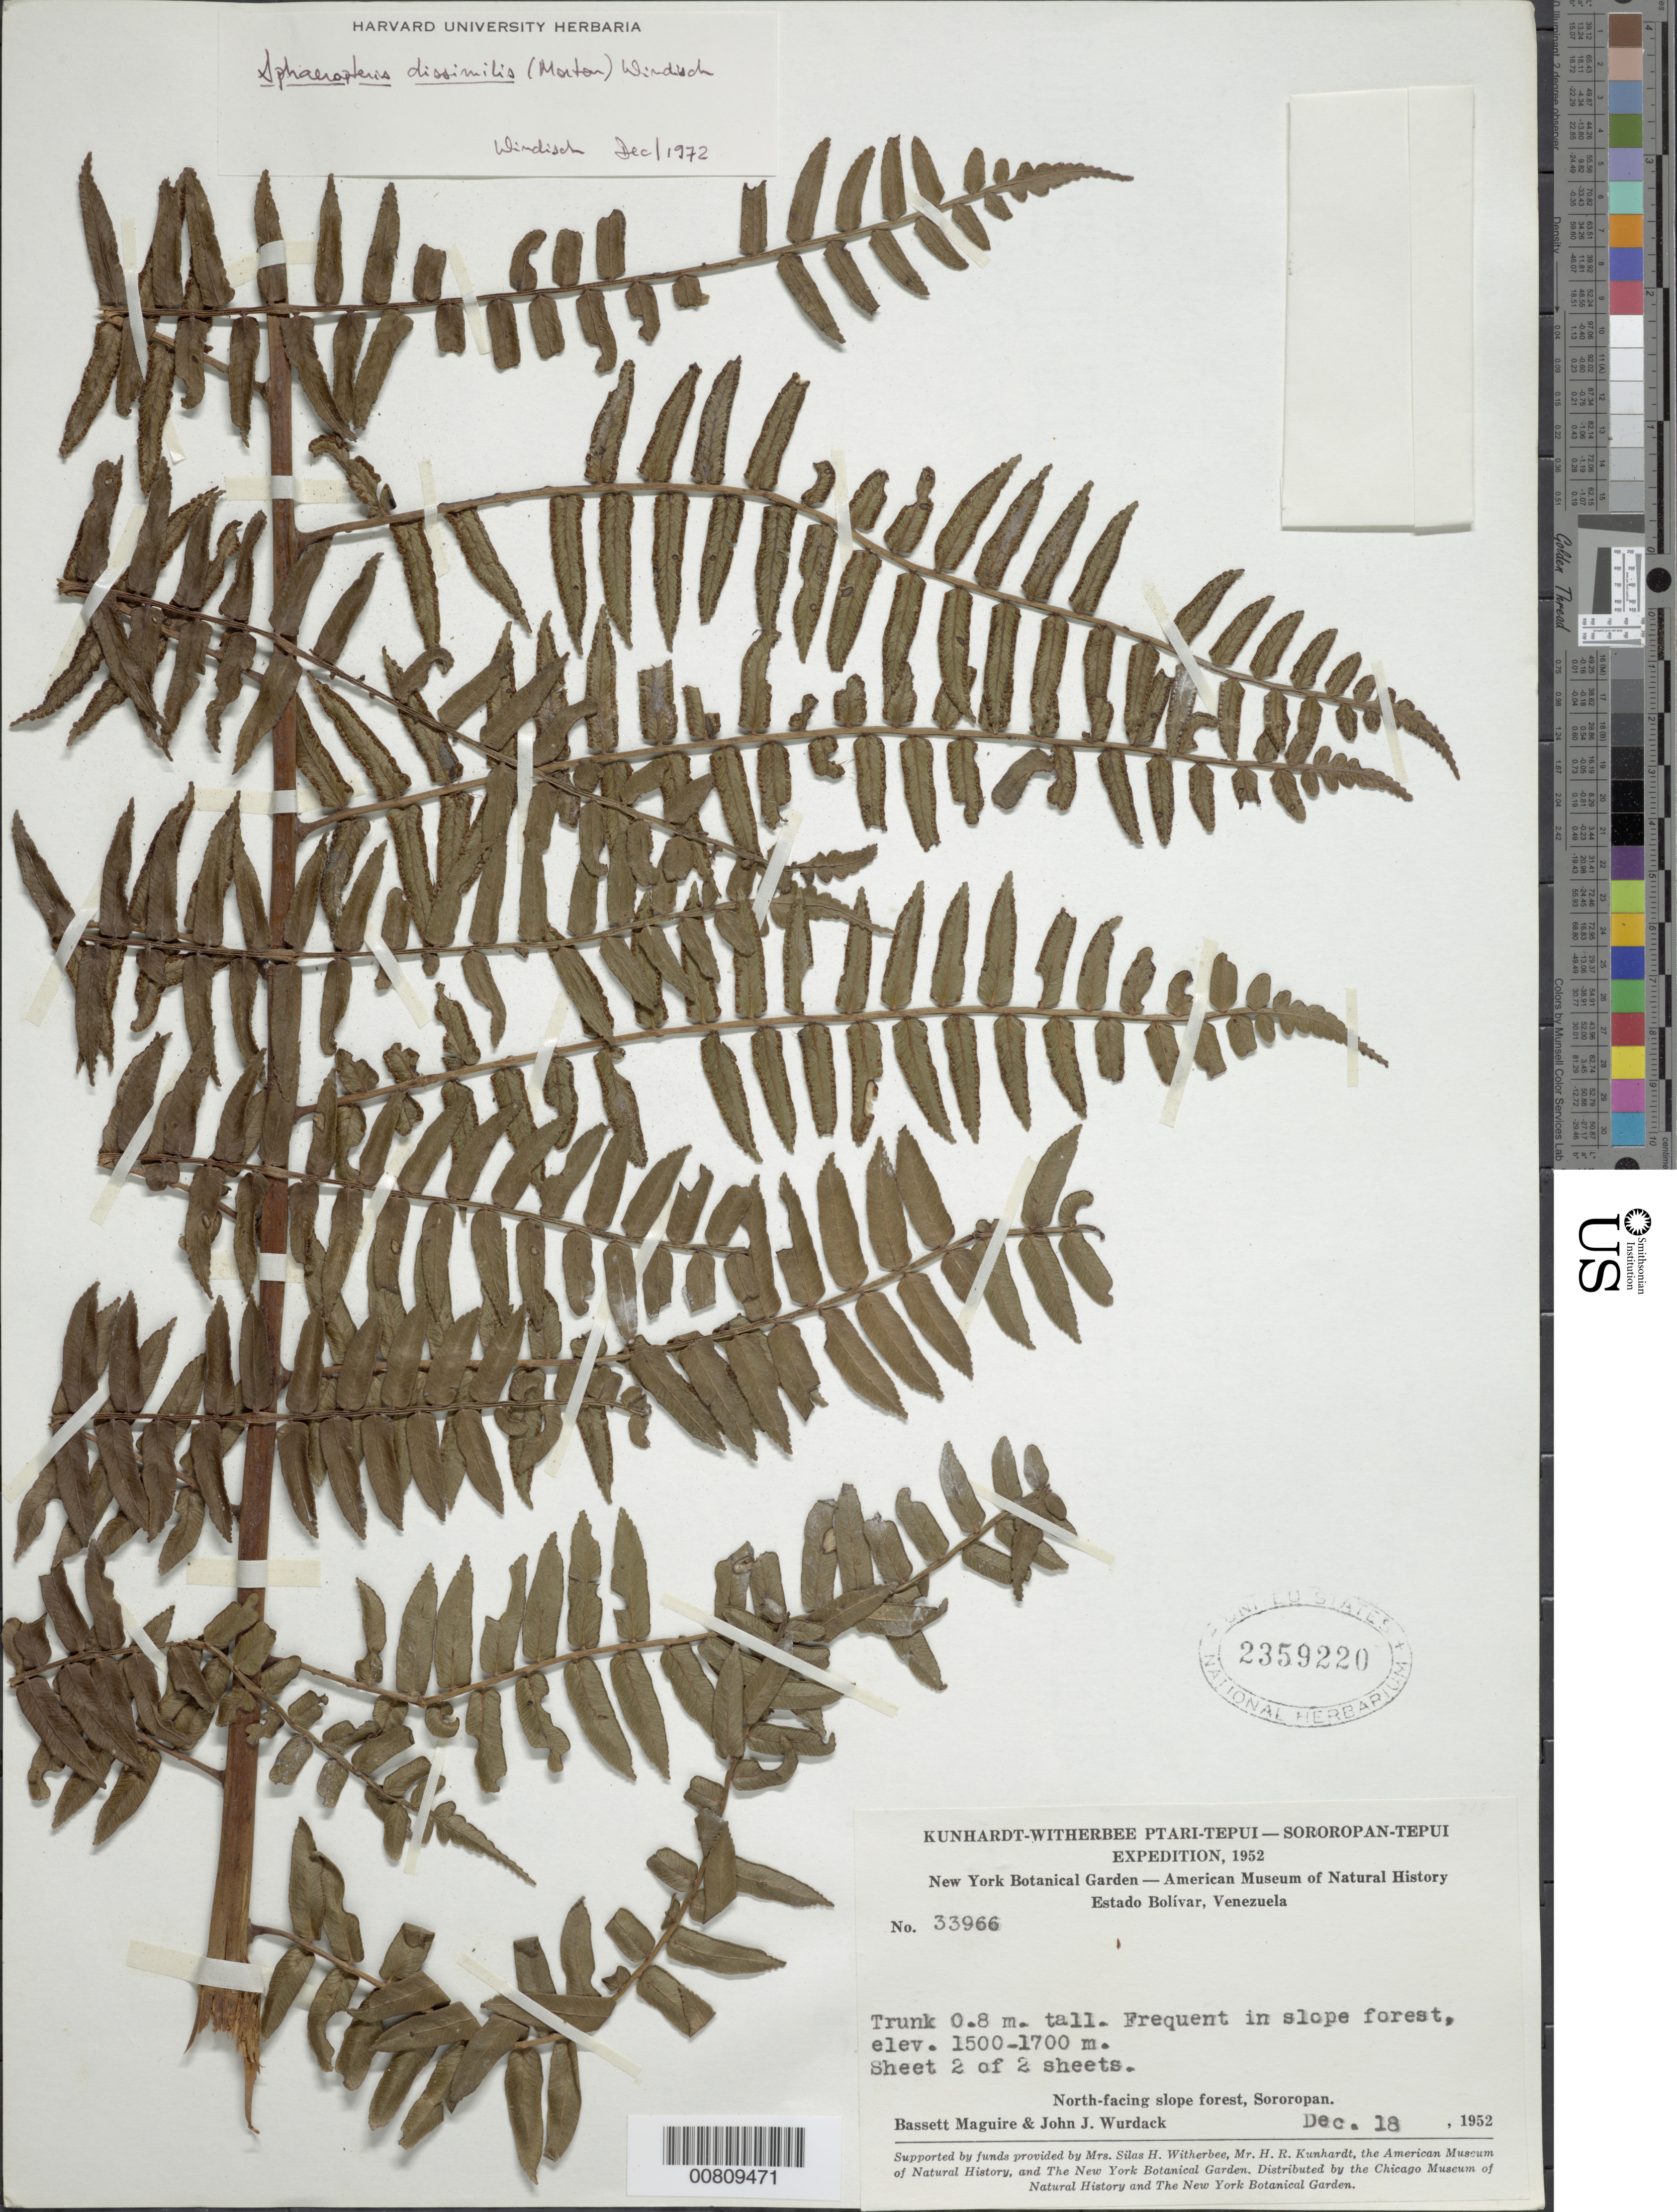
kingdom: Plantae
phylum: Tracheophyta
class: Polypodiopsida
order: Cyatheales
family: Cyatheaceae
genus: Cyathea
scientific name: Cyathea dissimilis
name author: (C.V. Morton) Stolze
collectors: B. Maguire & J. J. Wurdack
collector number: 33966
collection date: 1952-12-18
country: Venezuela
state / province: Bolivar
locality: Estado Bolívar, Venezuela. North-facing slope forest, Sororopan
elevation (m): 1500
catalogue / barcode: US 2359220